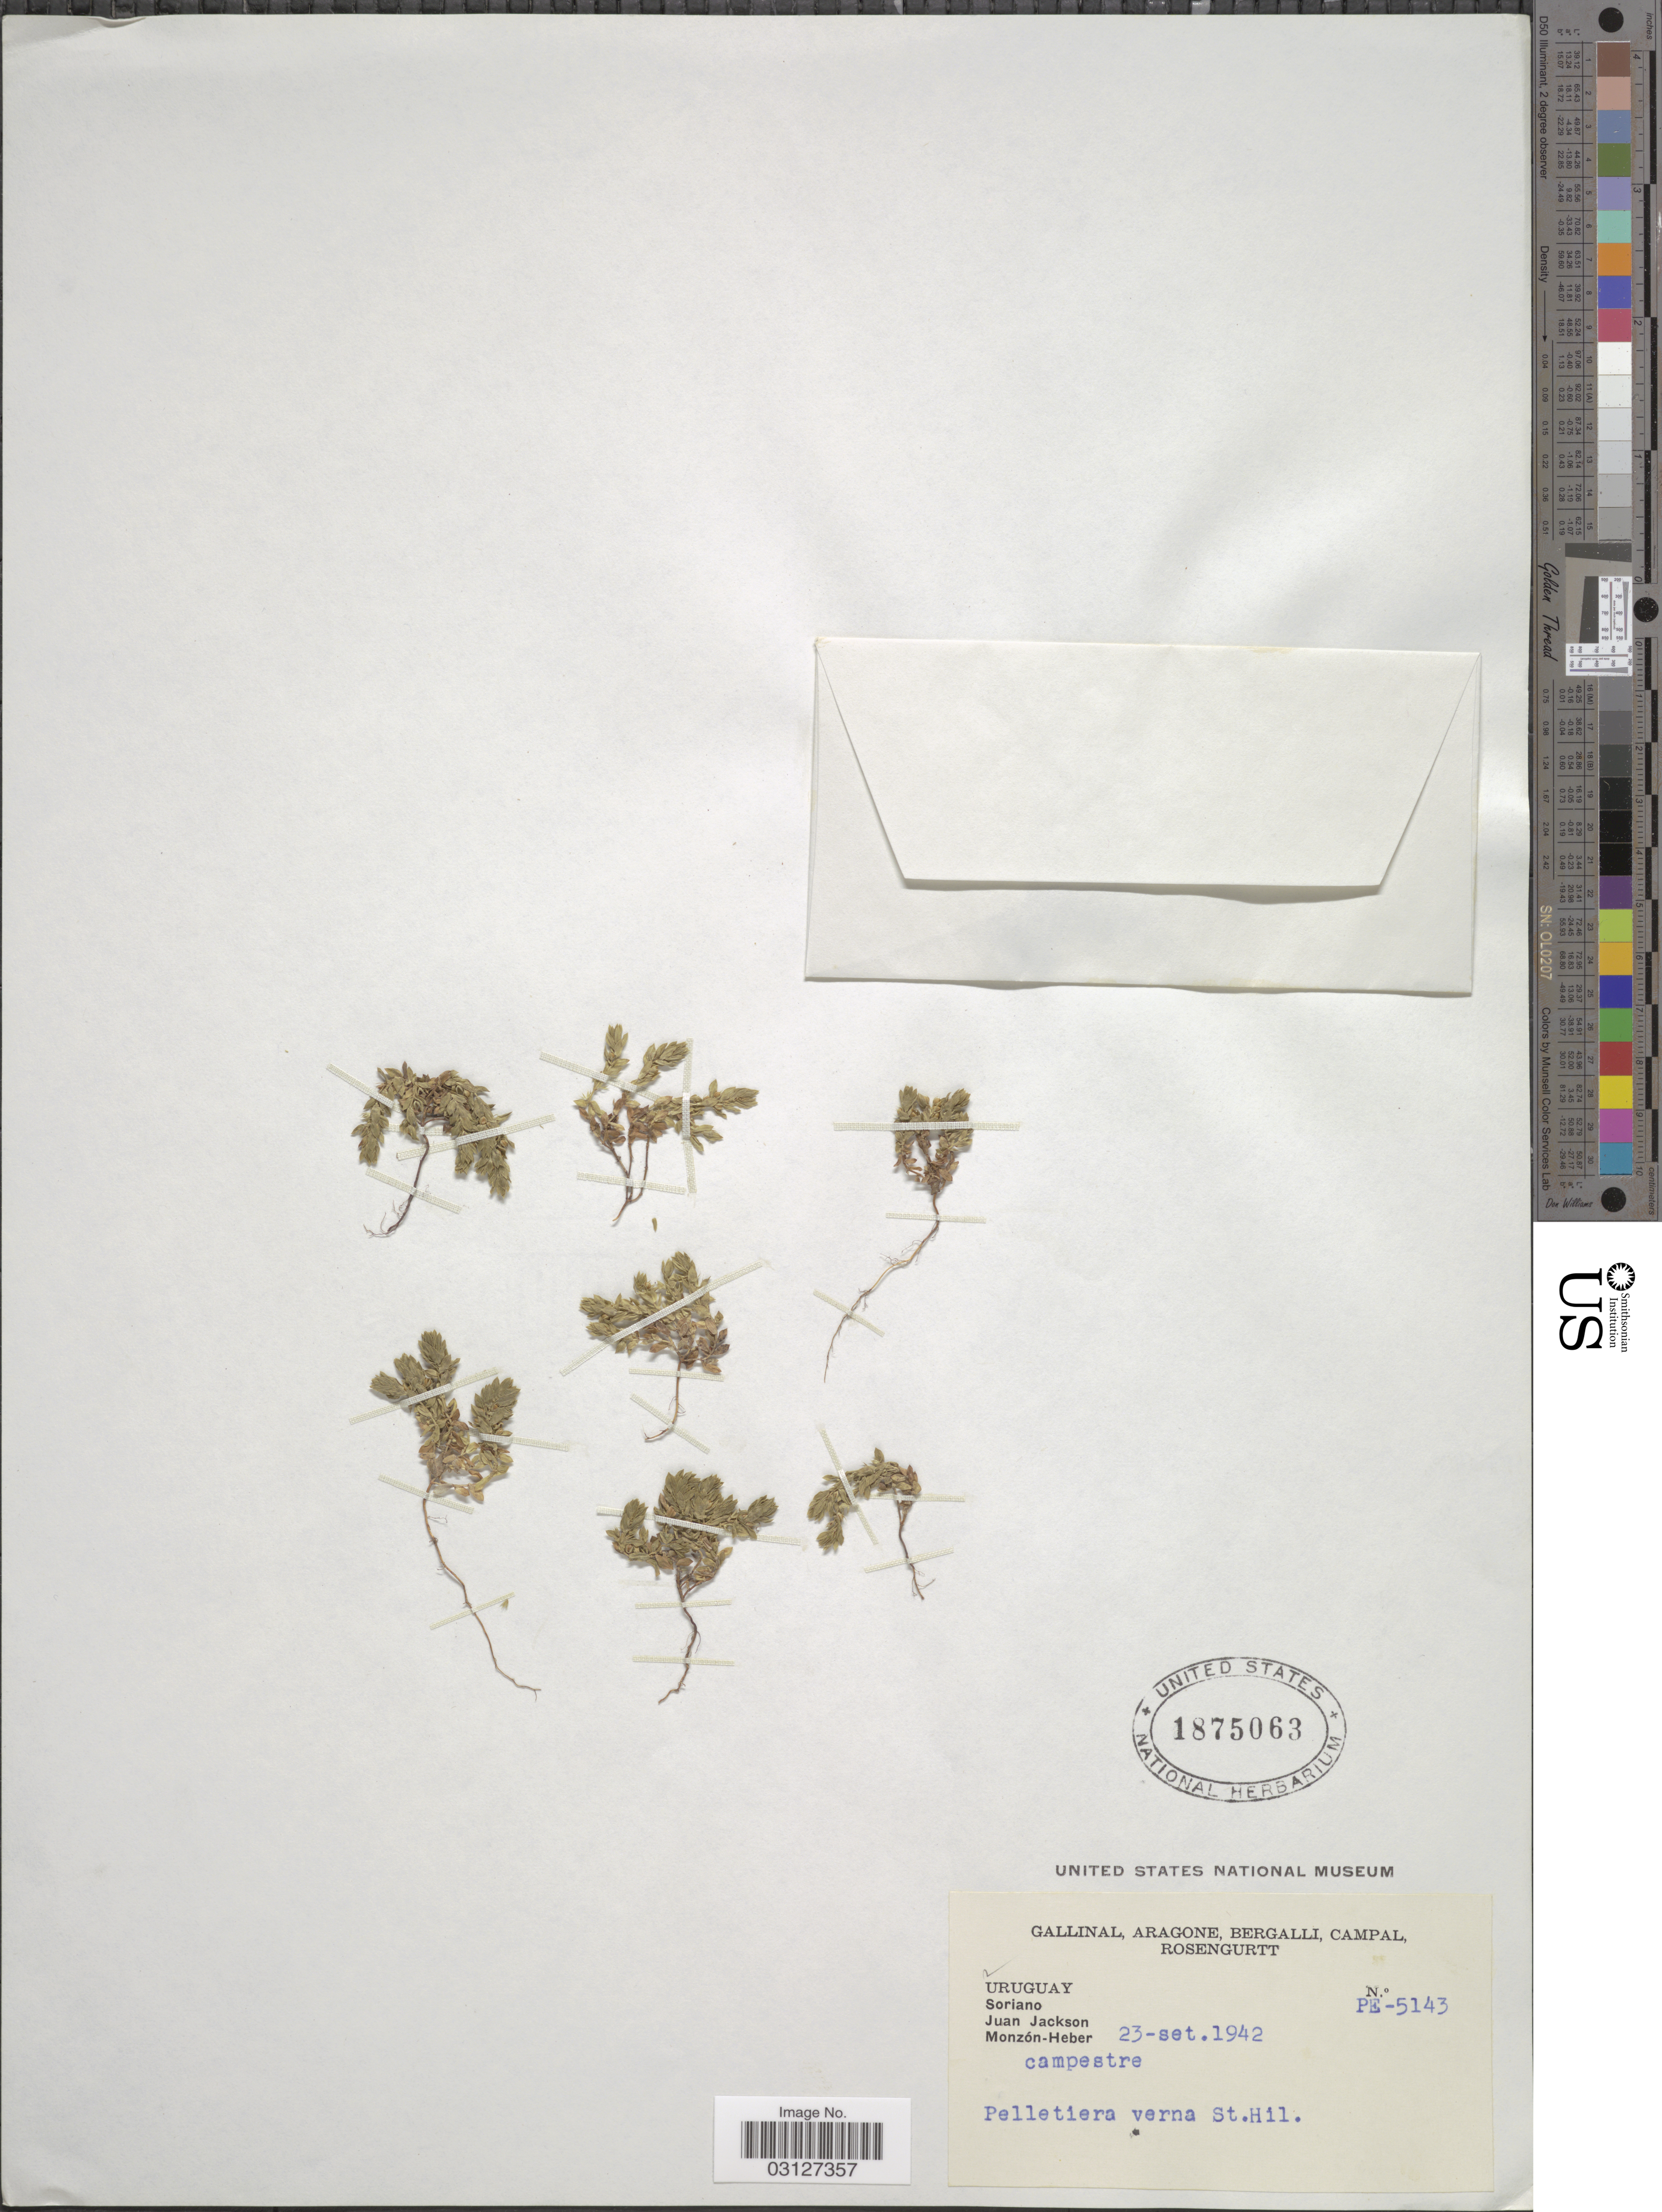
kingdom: Plantae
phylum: Tracheophyta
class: Magnoliopsida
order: Ericales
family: Primulaceae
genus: Pelletiera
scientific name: Pelletiera verna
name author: A. St.-Hil.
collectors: -. Gallinal, -- Aragone, -- Bergalli, -- Campal & Rosengurtt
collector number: PE-5143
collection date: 1942-09-23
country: Uruguay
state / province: Soriano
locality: Juan Jackson, Monzón-Heber.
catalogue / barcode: US 1875063